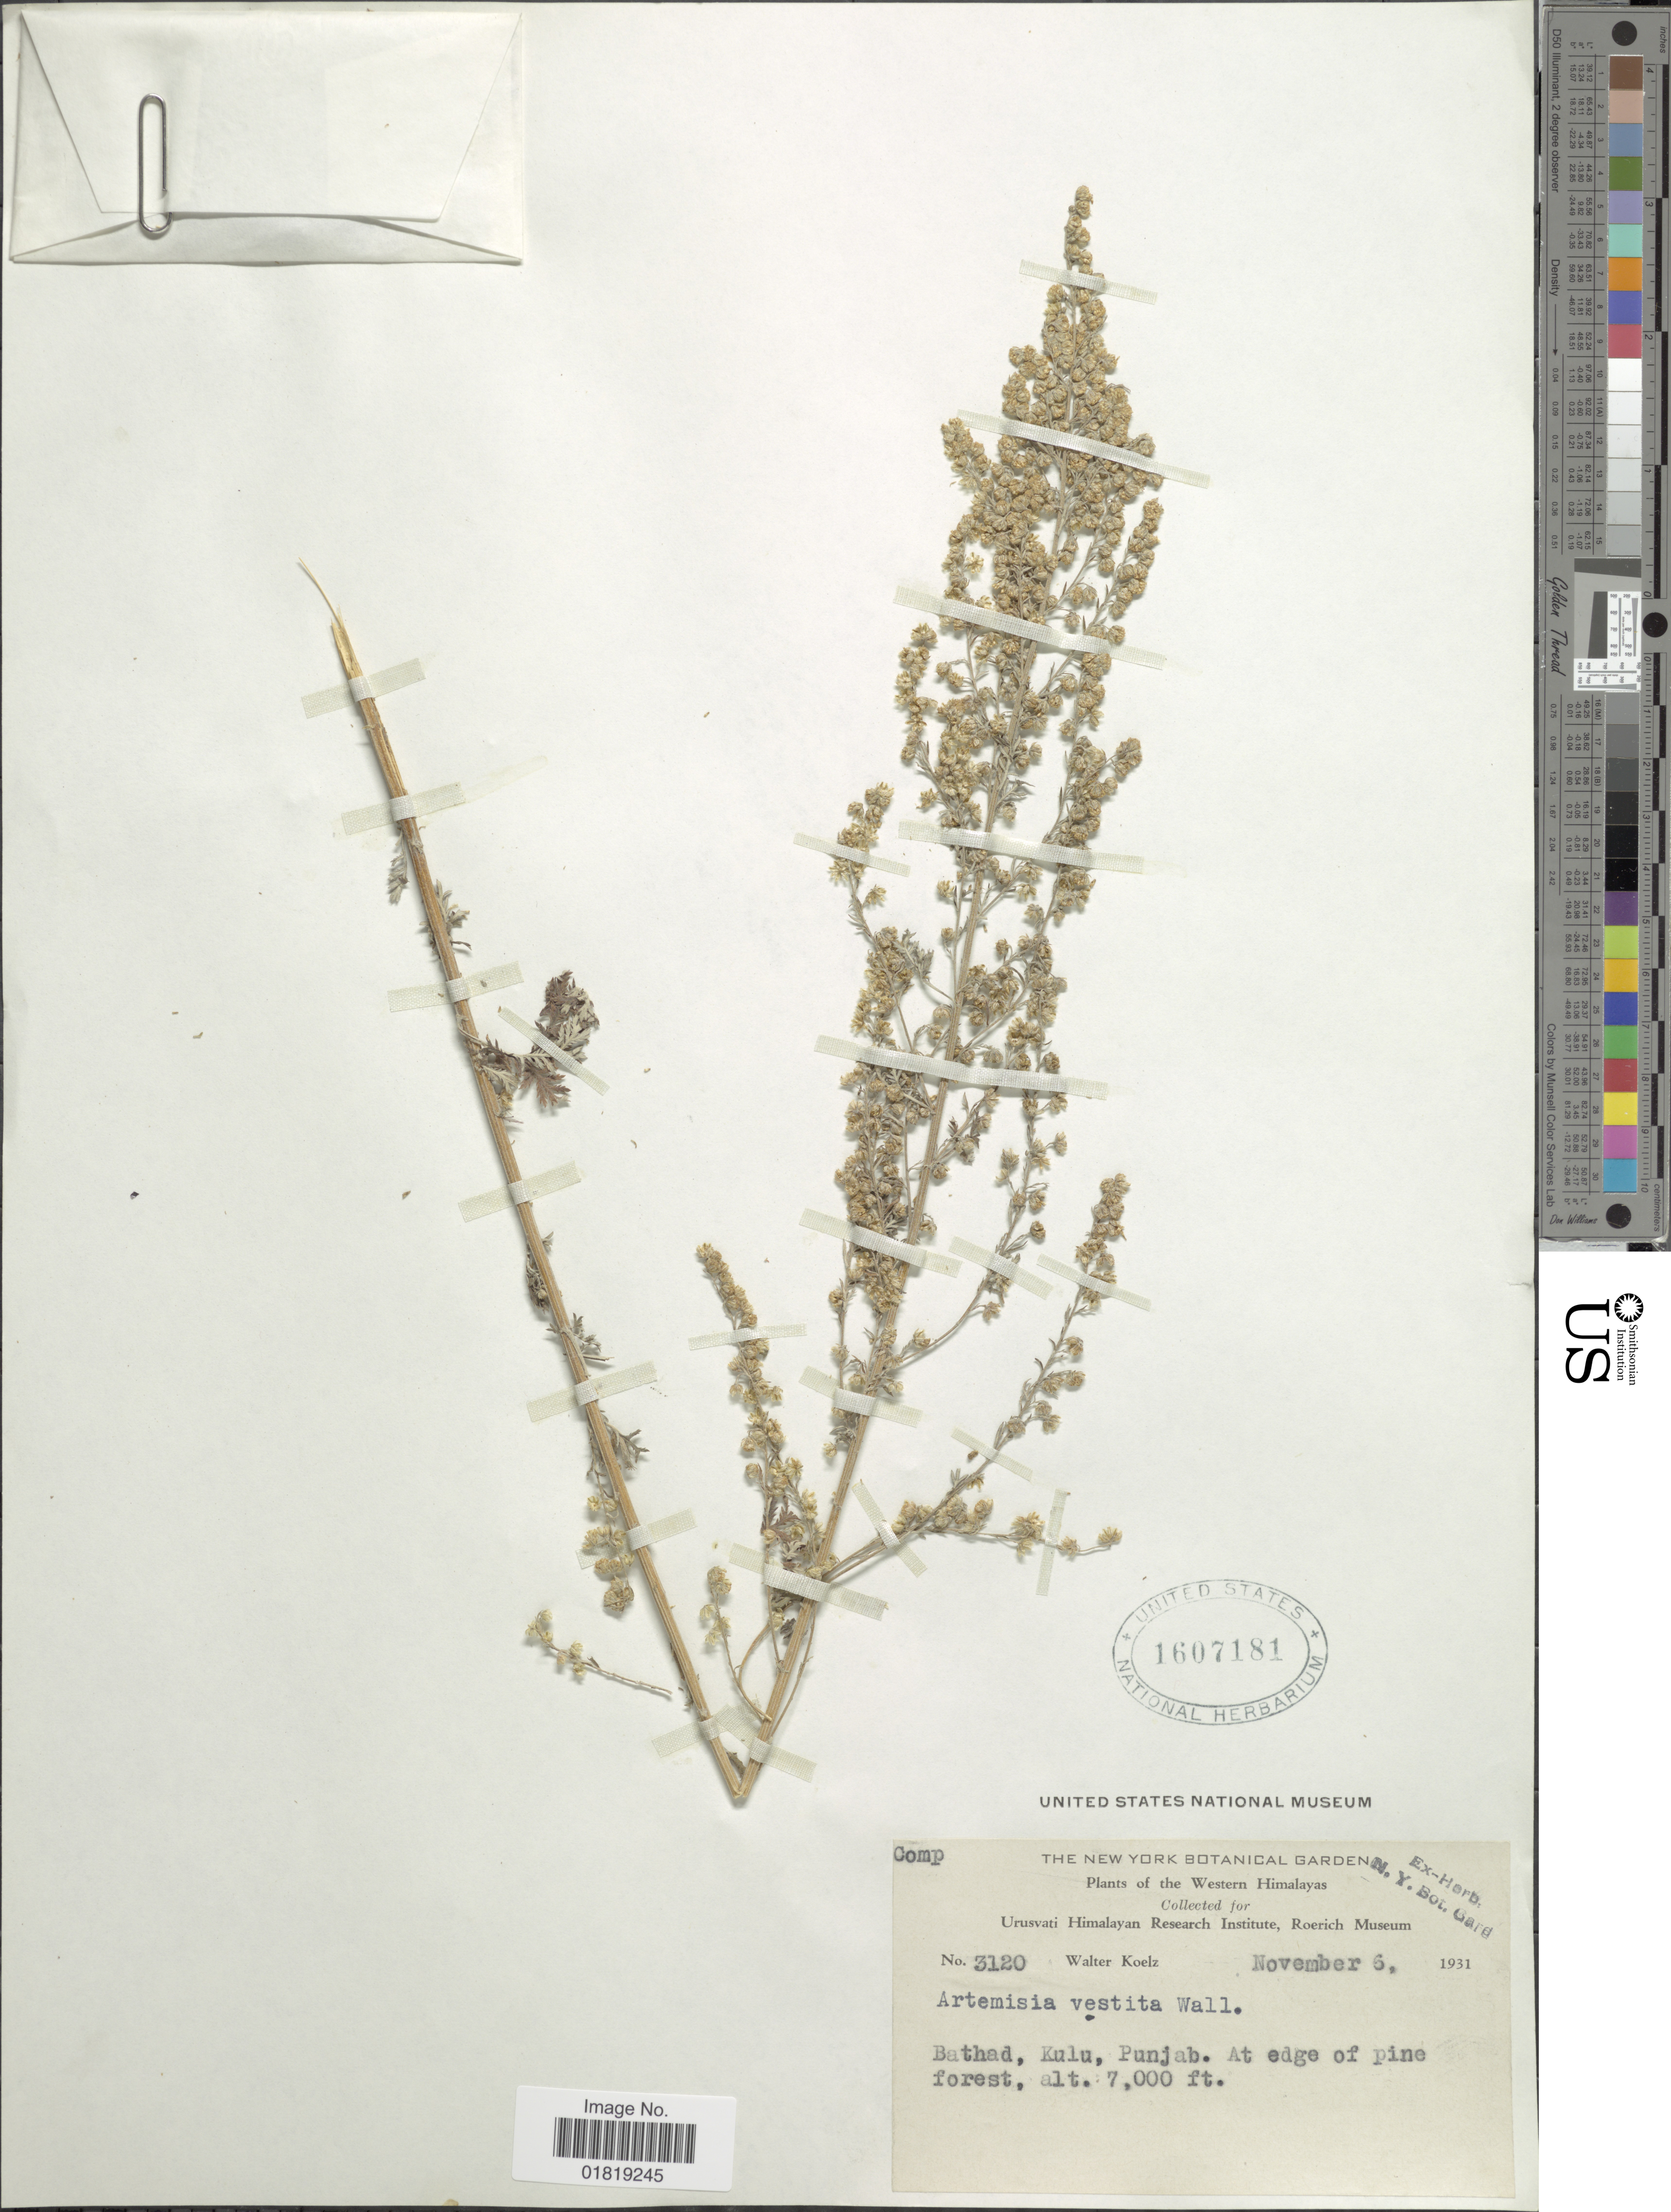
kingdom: Plantae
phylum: Tracheophyta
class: Magnoliopsida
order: Asterales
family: Asteraceae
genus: Artemisia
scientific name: Artemisia vestita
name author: Wall. ex Besser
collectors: W. N. Koelz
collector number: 3120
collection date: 1931-11-06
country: India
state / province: Punjab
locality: Western Himalayas, Bathad, kulu, Punjab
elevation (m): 2134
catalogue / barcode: US 1607181